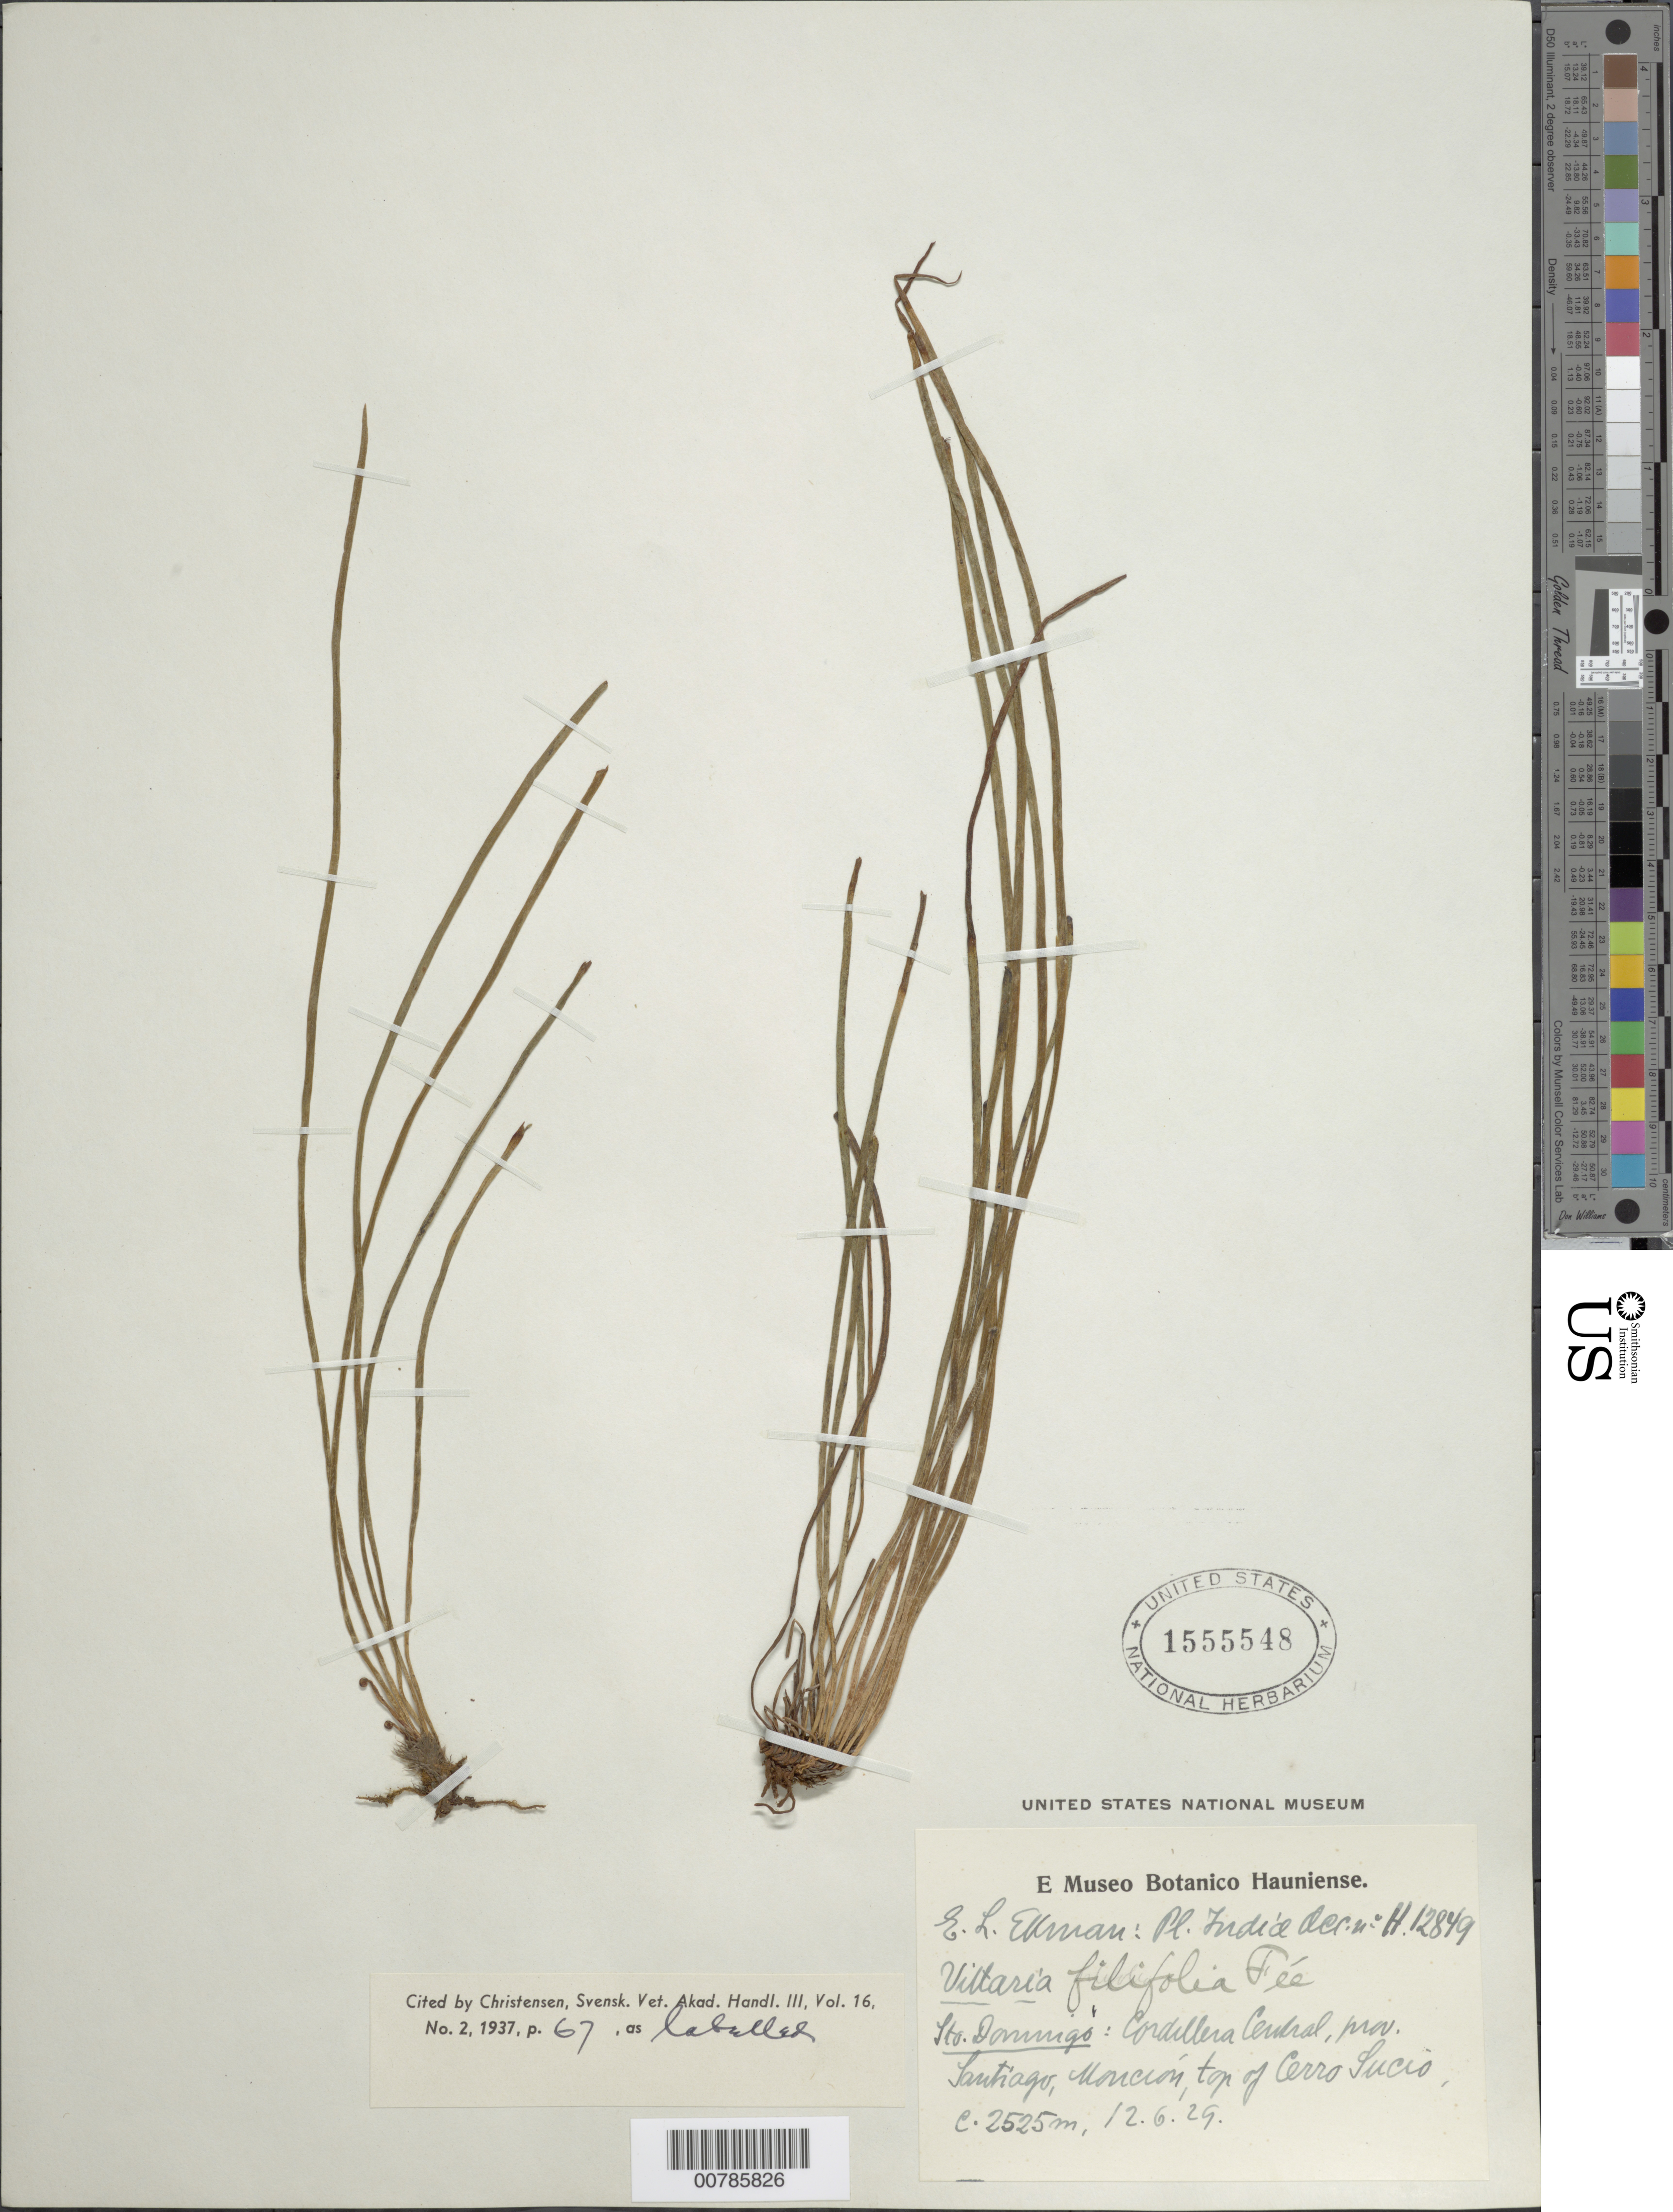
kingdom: Plantae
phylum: Tracheophyta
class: Polypodiopsida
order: Polypodiales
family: Pteridaceae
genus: Vittaria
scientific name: Vittaria graminifolia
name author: Kaulf.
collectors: E. L. Ekman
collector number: H 12849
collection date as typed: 12 Jun 1929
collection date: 1929-06-12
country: Dominican Republic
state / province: Santiago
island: Hispaniola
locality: Cordillera Central, Moncion, top of Cerro Lucio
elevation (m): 2525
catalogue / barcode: US 1555548